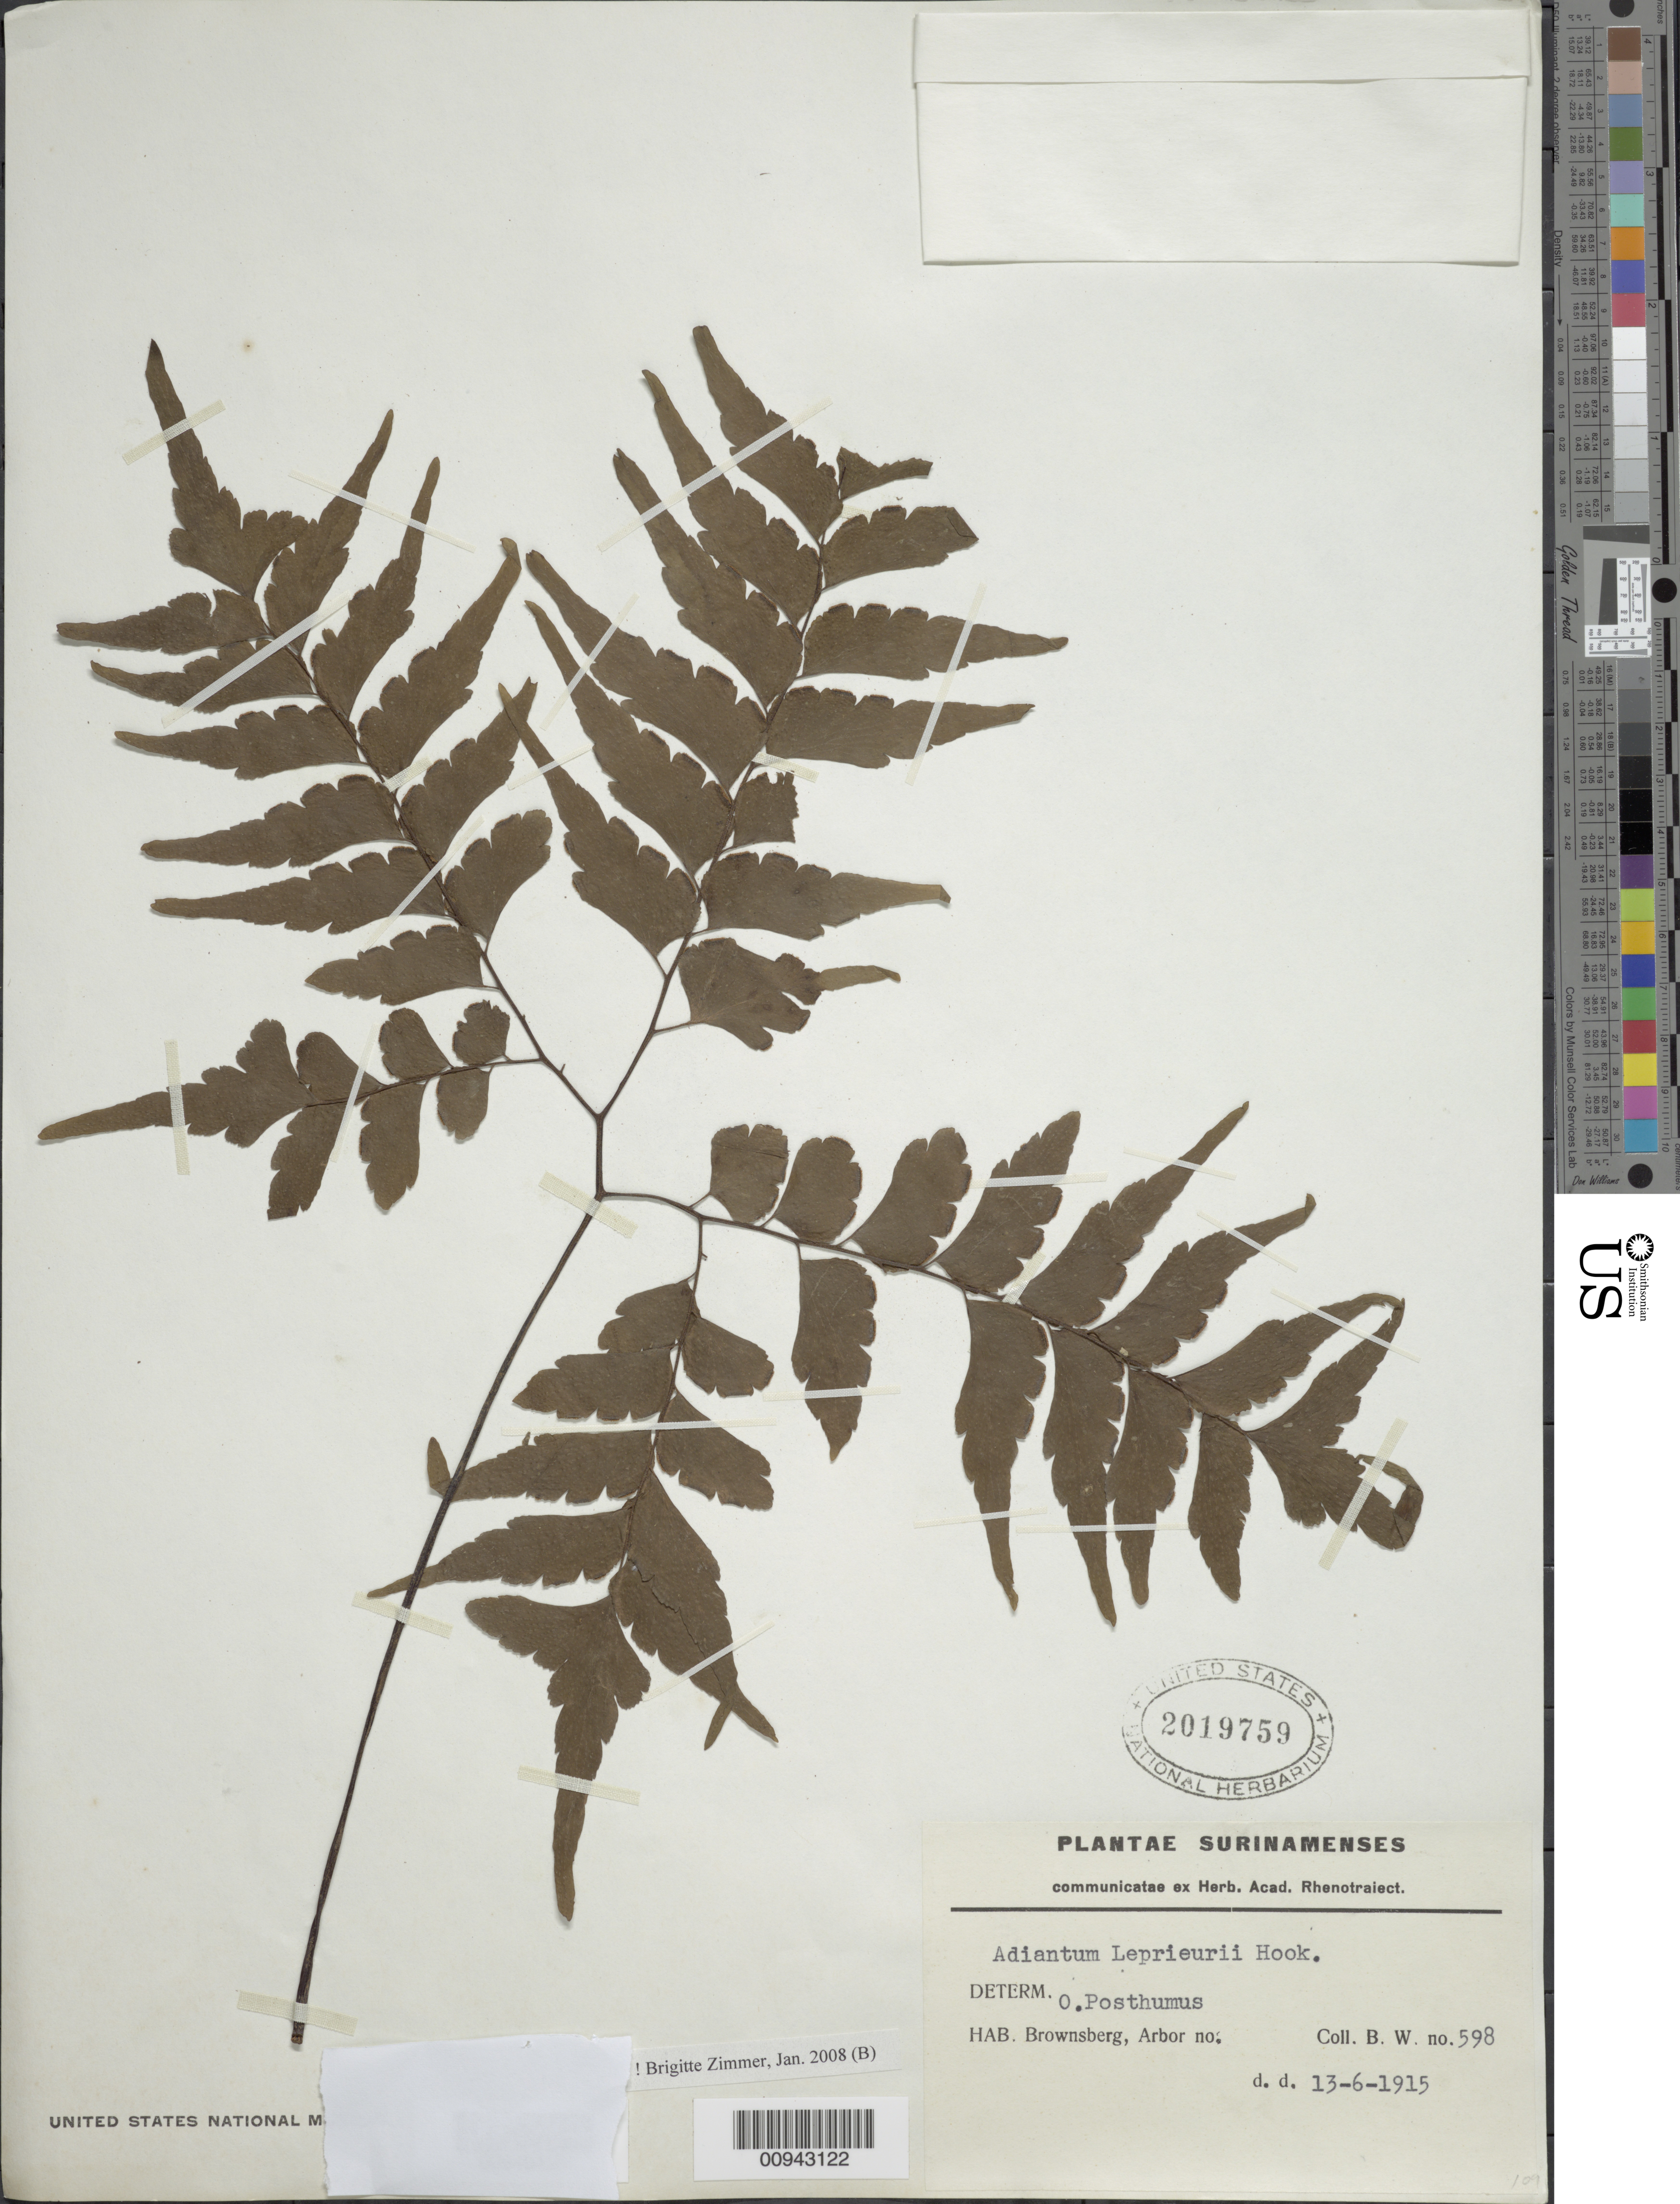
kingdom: Plantae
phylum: Tracheophyta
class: Polypodiopsida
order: Polypodiales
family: Pteridaceae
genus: Adiantum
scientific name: Adiantum leprieurii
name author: Hook.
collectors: B.W.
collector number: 598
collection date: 1915-06-13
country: Suriname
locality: Brownsberg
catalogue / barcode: US 2019759